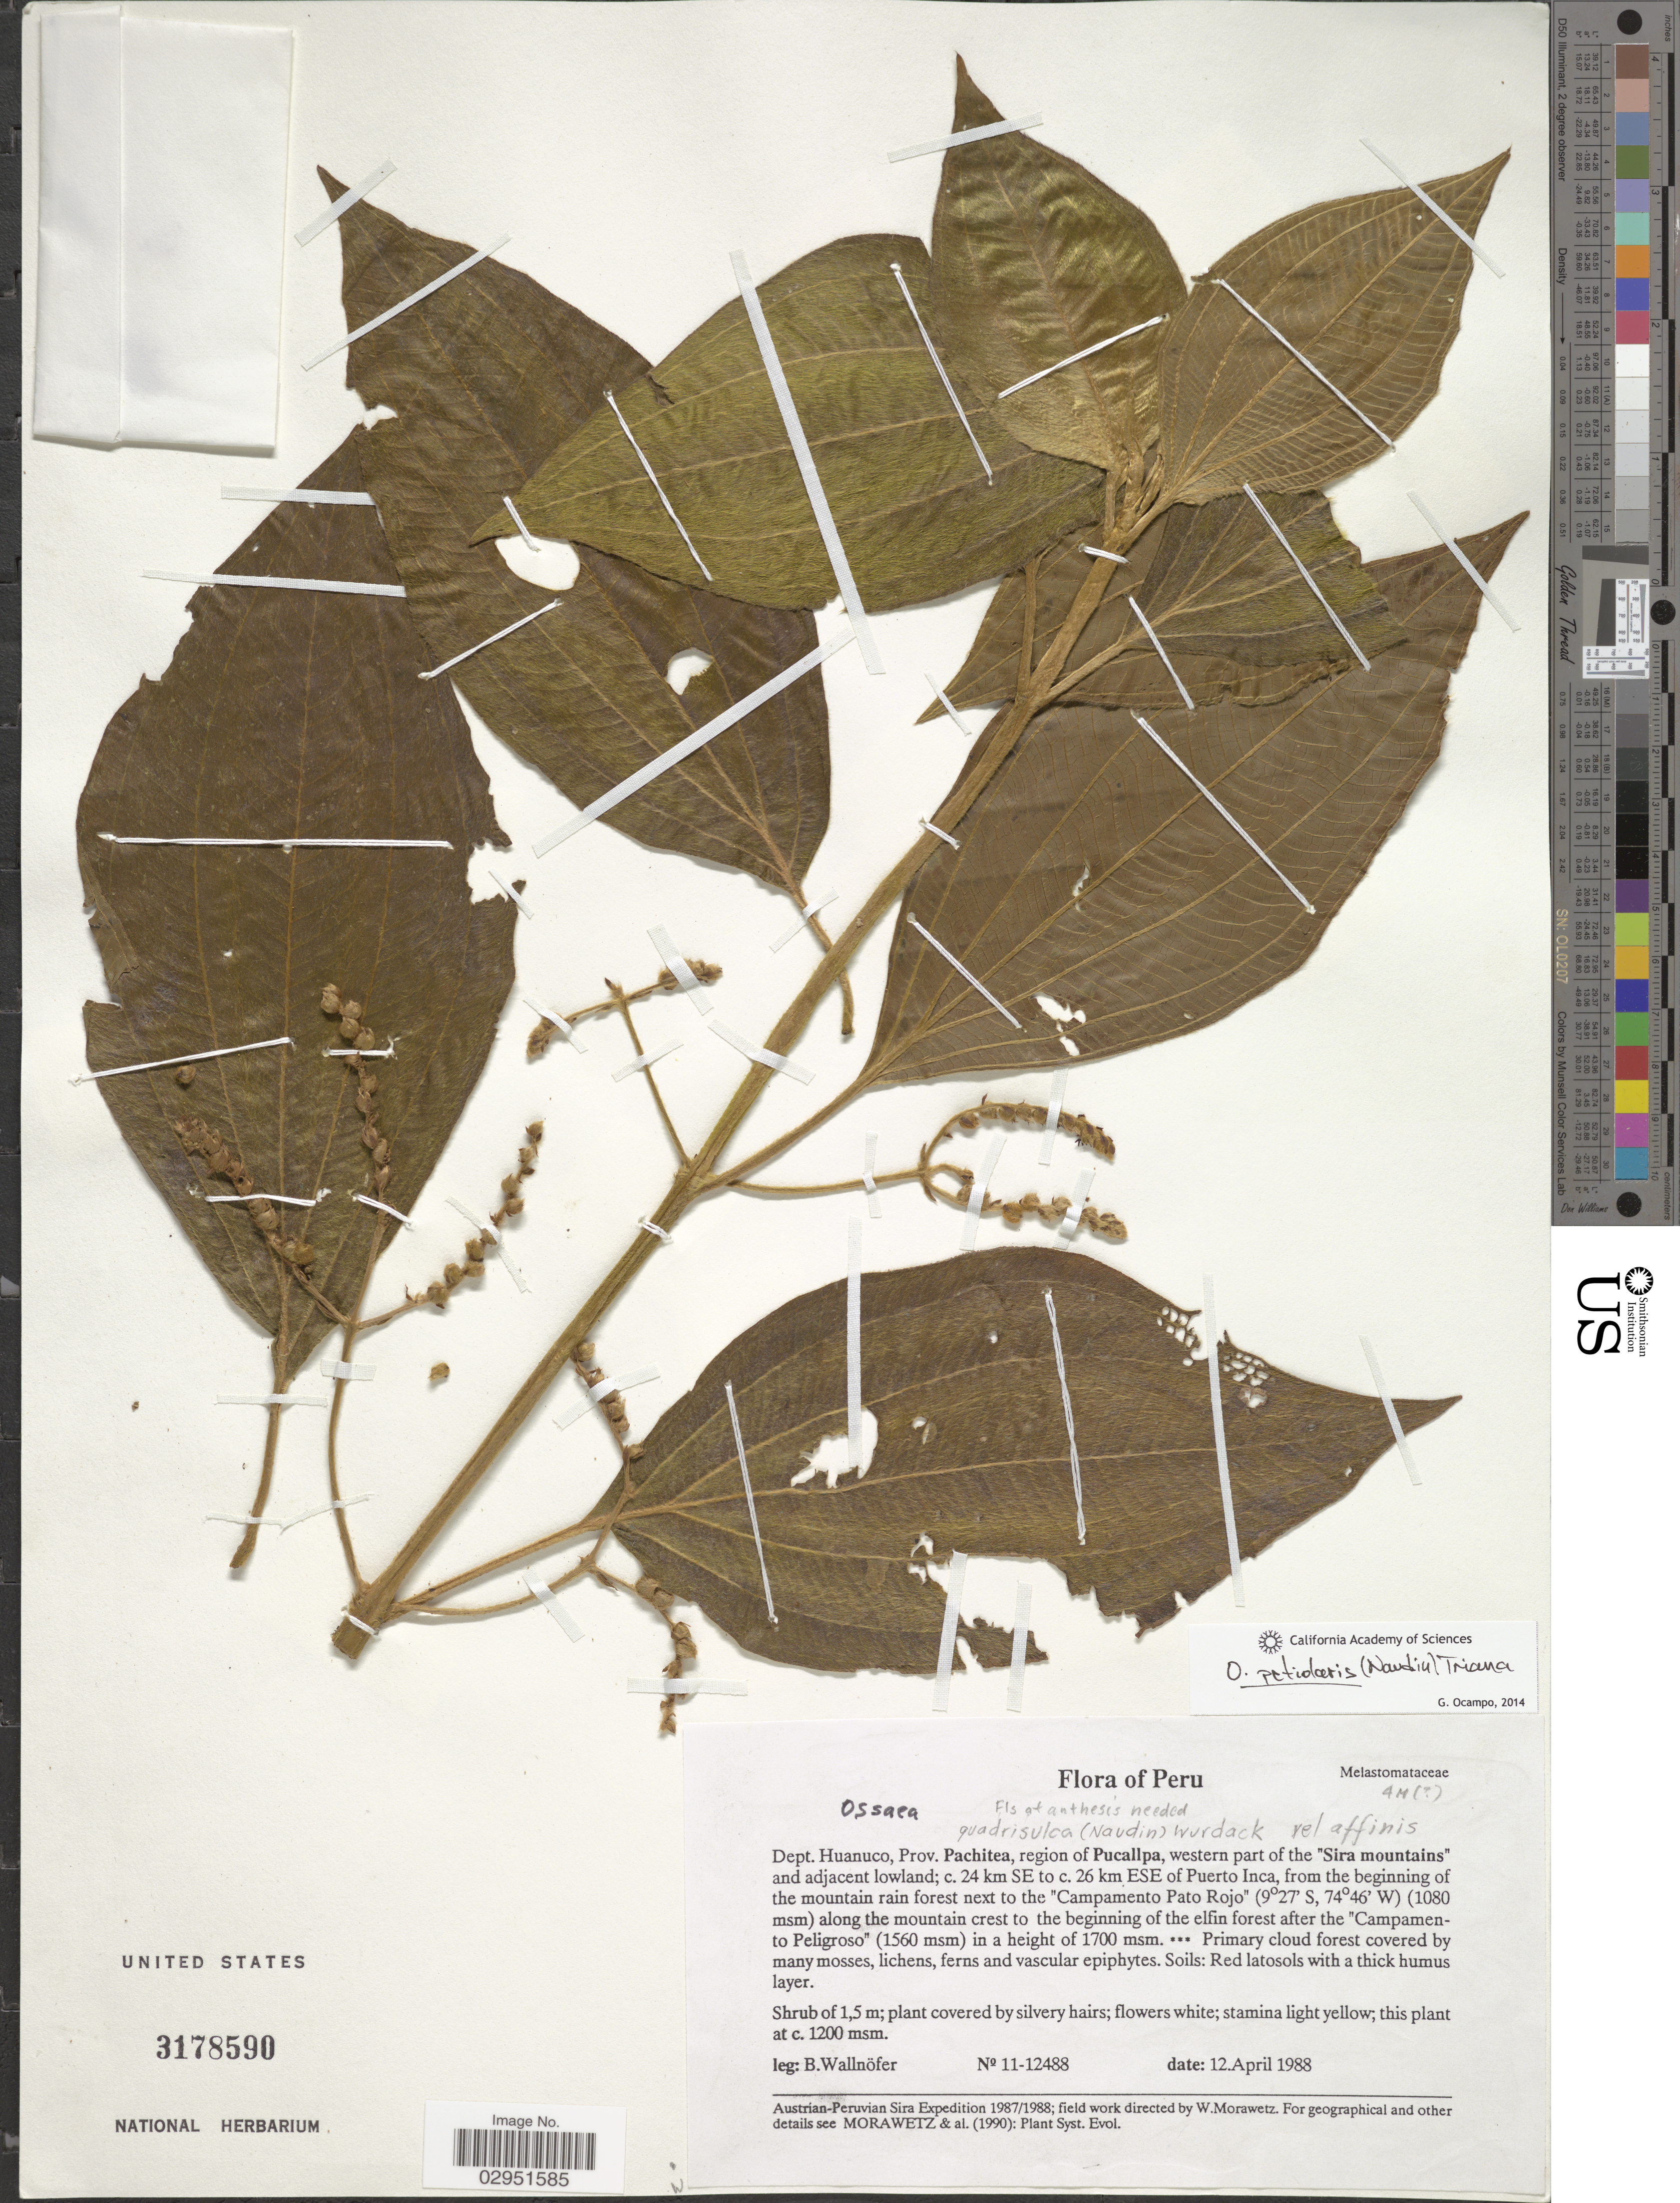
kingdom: Plantae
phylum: Tracheophyta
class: Magnoliopsida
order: Myrtales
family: Melastomataceae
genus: Ossaea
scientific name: Ossaea petiolaris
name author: (Naudin) Triana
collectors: B. Wallnöfer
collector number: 11-12488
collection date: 1988-04-12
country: Peru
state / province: Huánuco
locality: Dept. Huanuco, Prov. Pachitea, region of Pucallpa, western part of the "Sira mountains" and adjacent lowland; c. 24 km SE to c. 26 km ESE of Puerto Inca, from the beginning of the mountain rain forest next to the "Campamento Pato Rojo" along the mountain crest to the beginning of the elfin forest after the "Campamento Peligroso".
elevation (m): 1200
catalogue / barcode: US 3178590